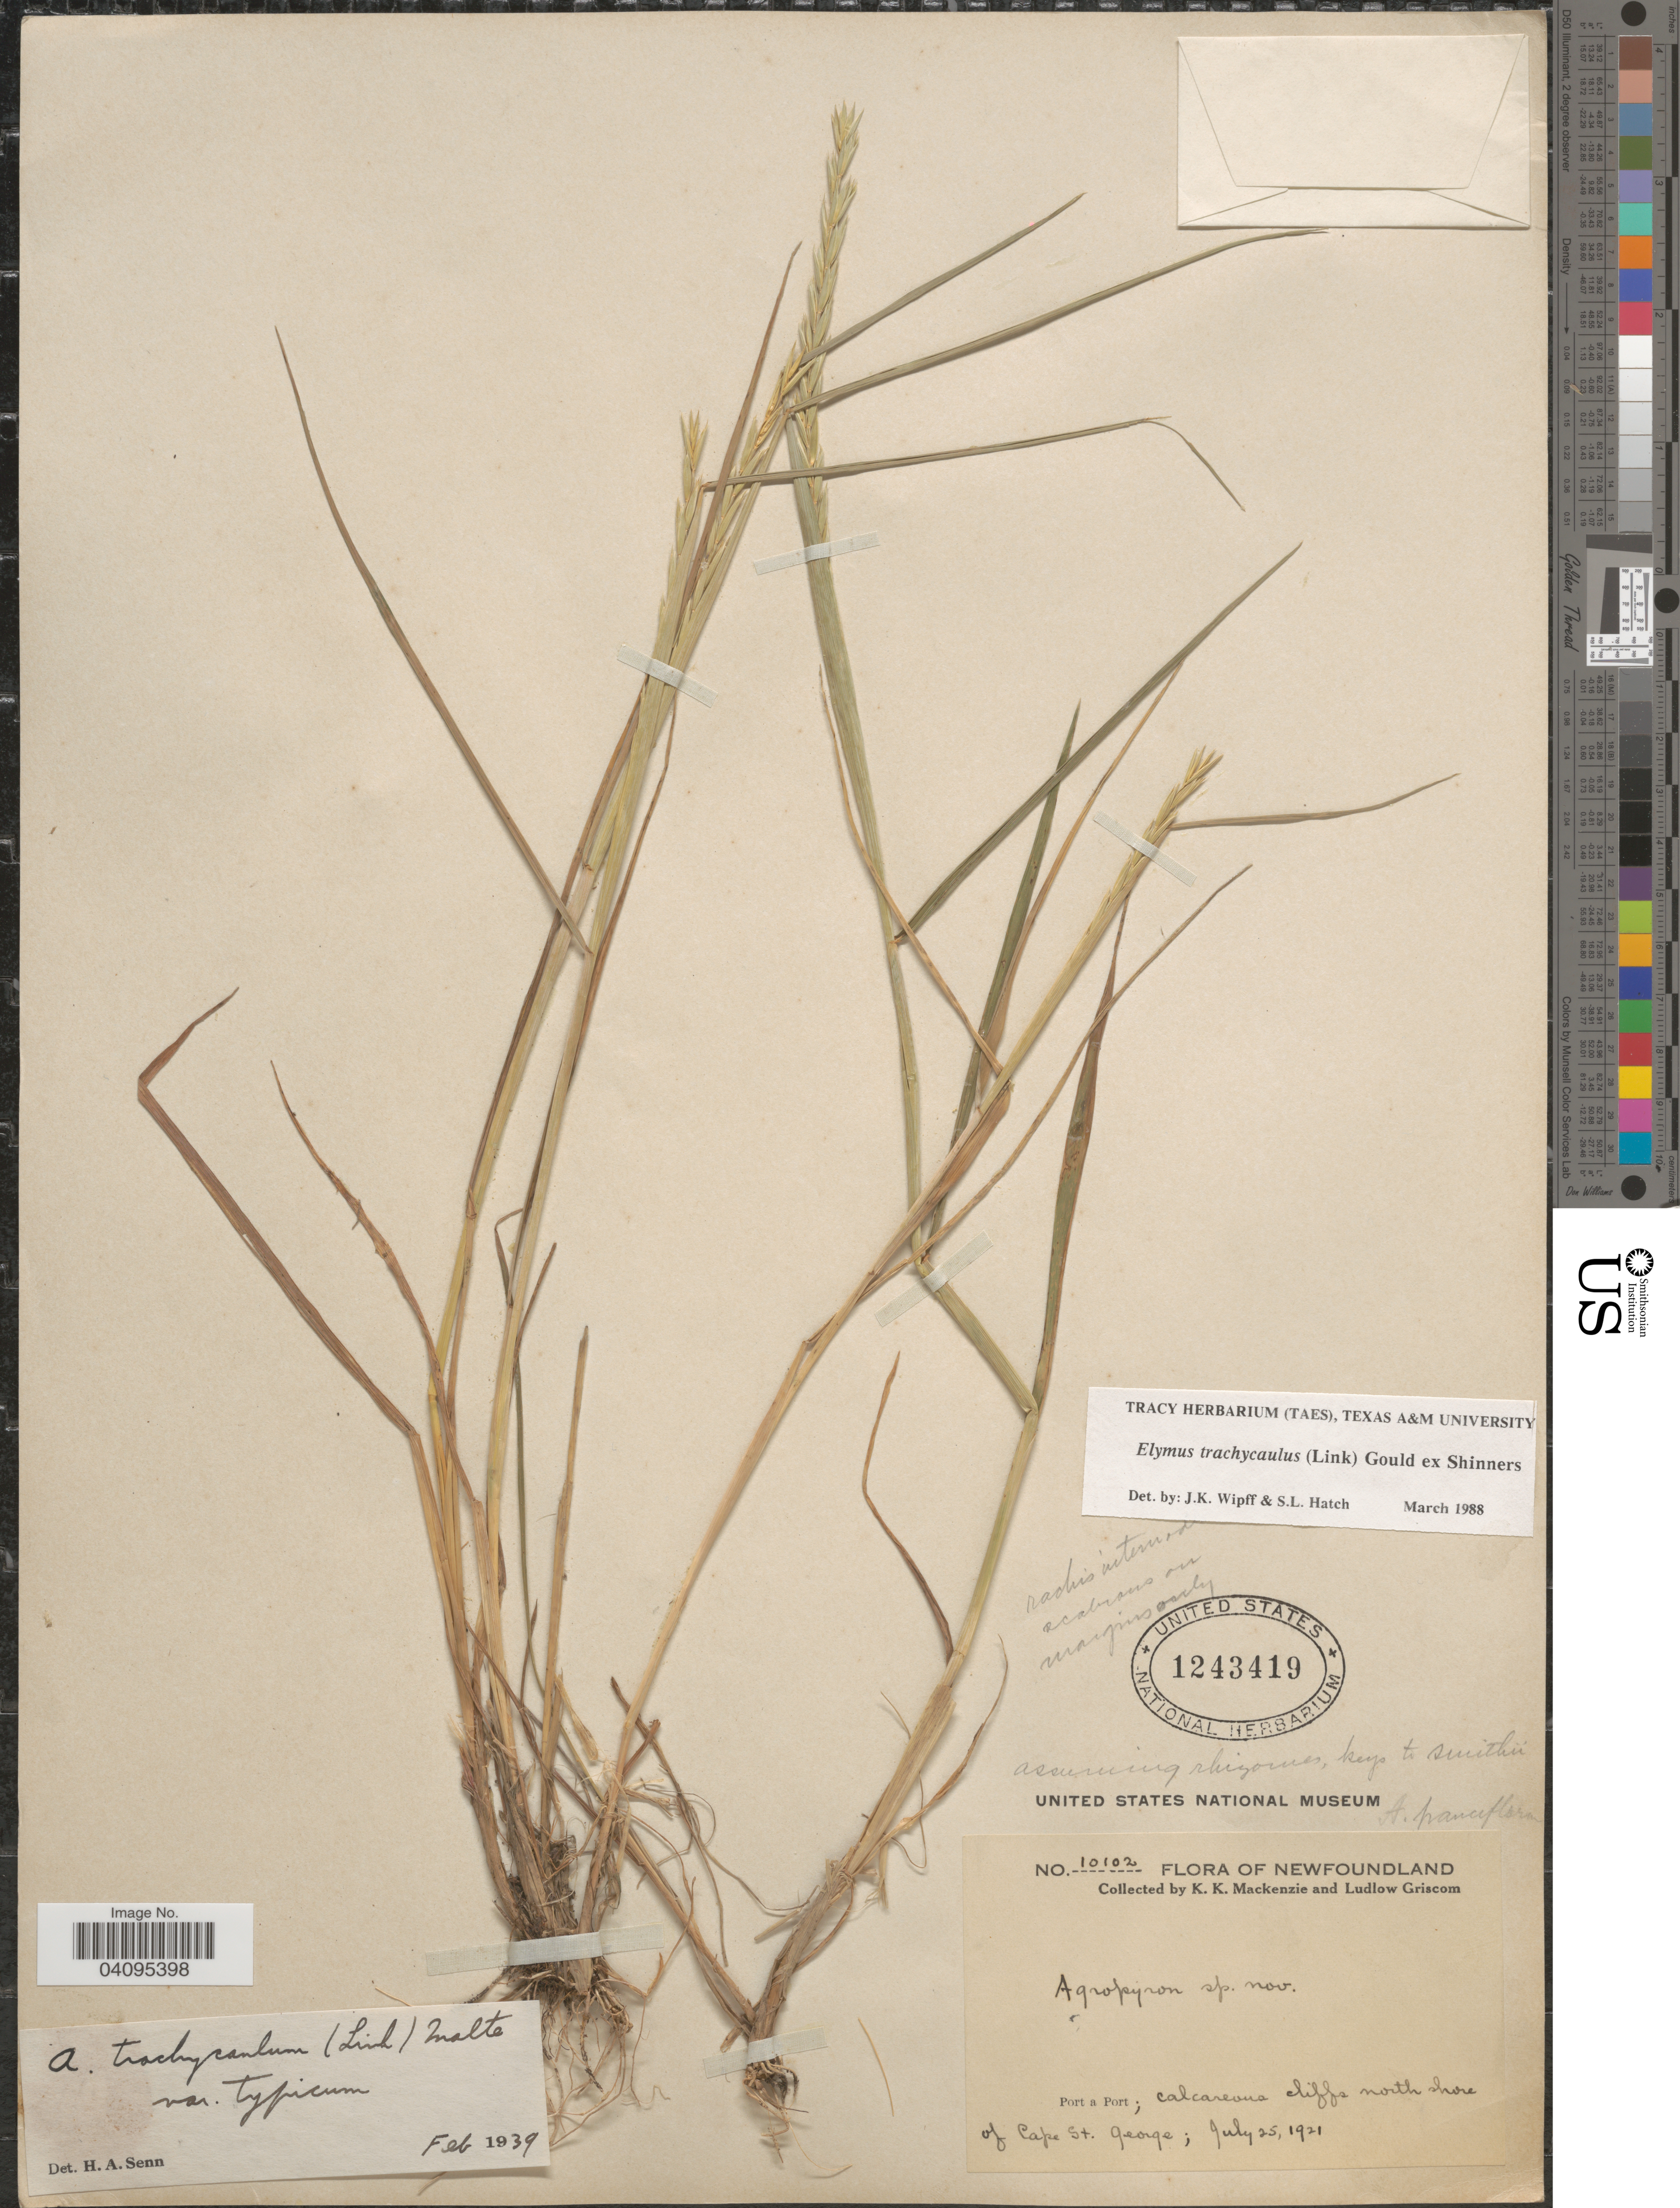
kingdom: Plantae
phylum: Tracheophyta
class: Liliopsida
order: Poales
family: Poaceae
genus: Elymus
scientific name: Elymus trachycaulus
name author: (Link) Gould ex Shinners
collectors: K. K. Mackenzie & L. Griscom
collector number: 10102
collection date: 1921-07-25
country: Canada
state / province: Newfoundland and Labrador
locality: Port a Port; Calcareous cliffs north shore of Cape St. George.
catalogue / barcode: US 1243419